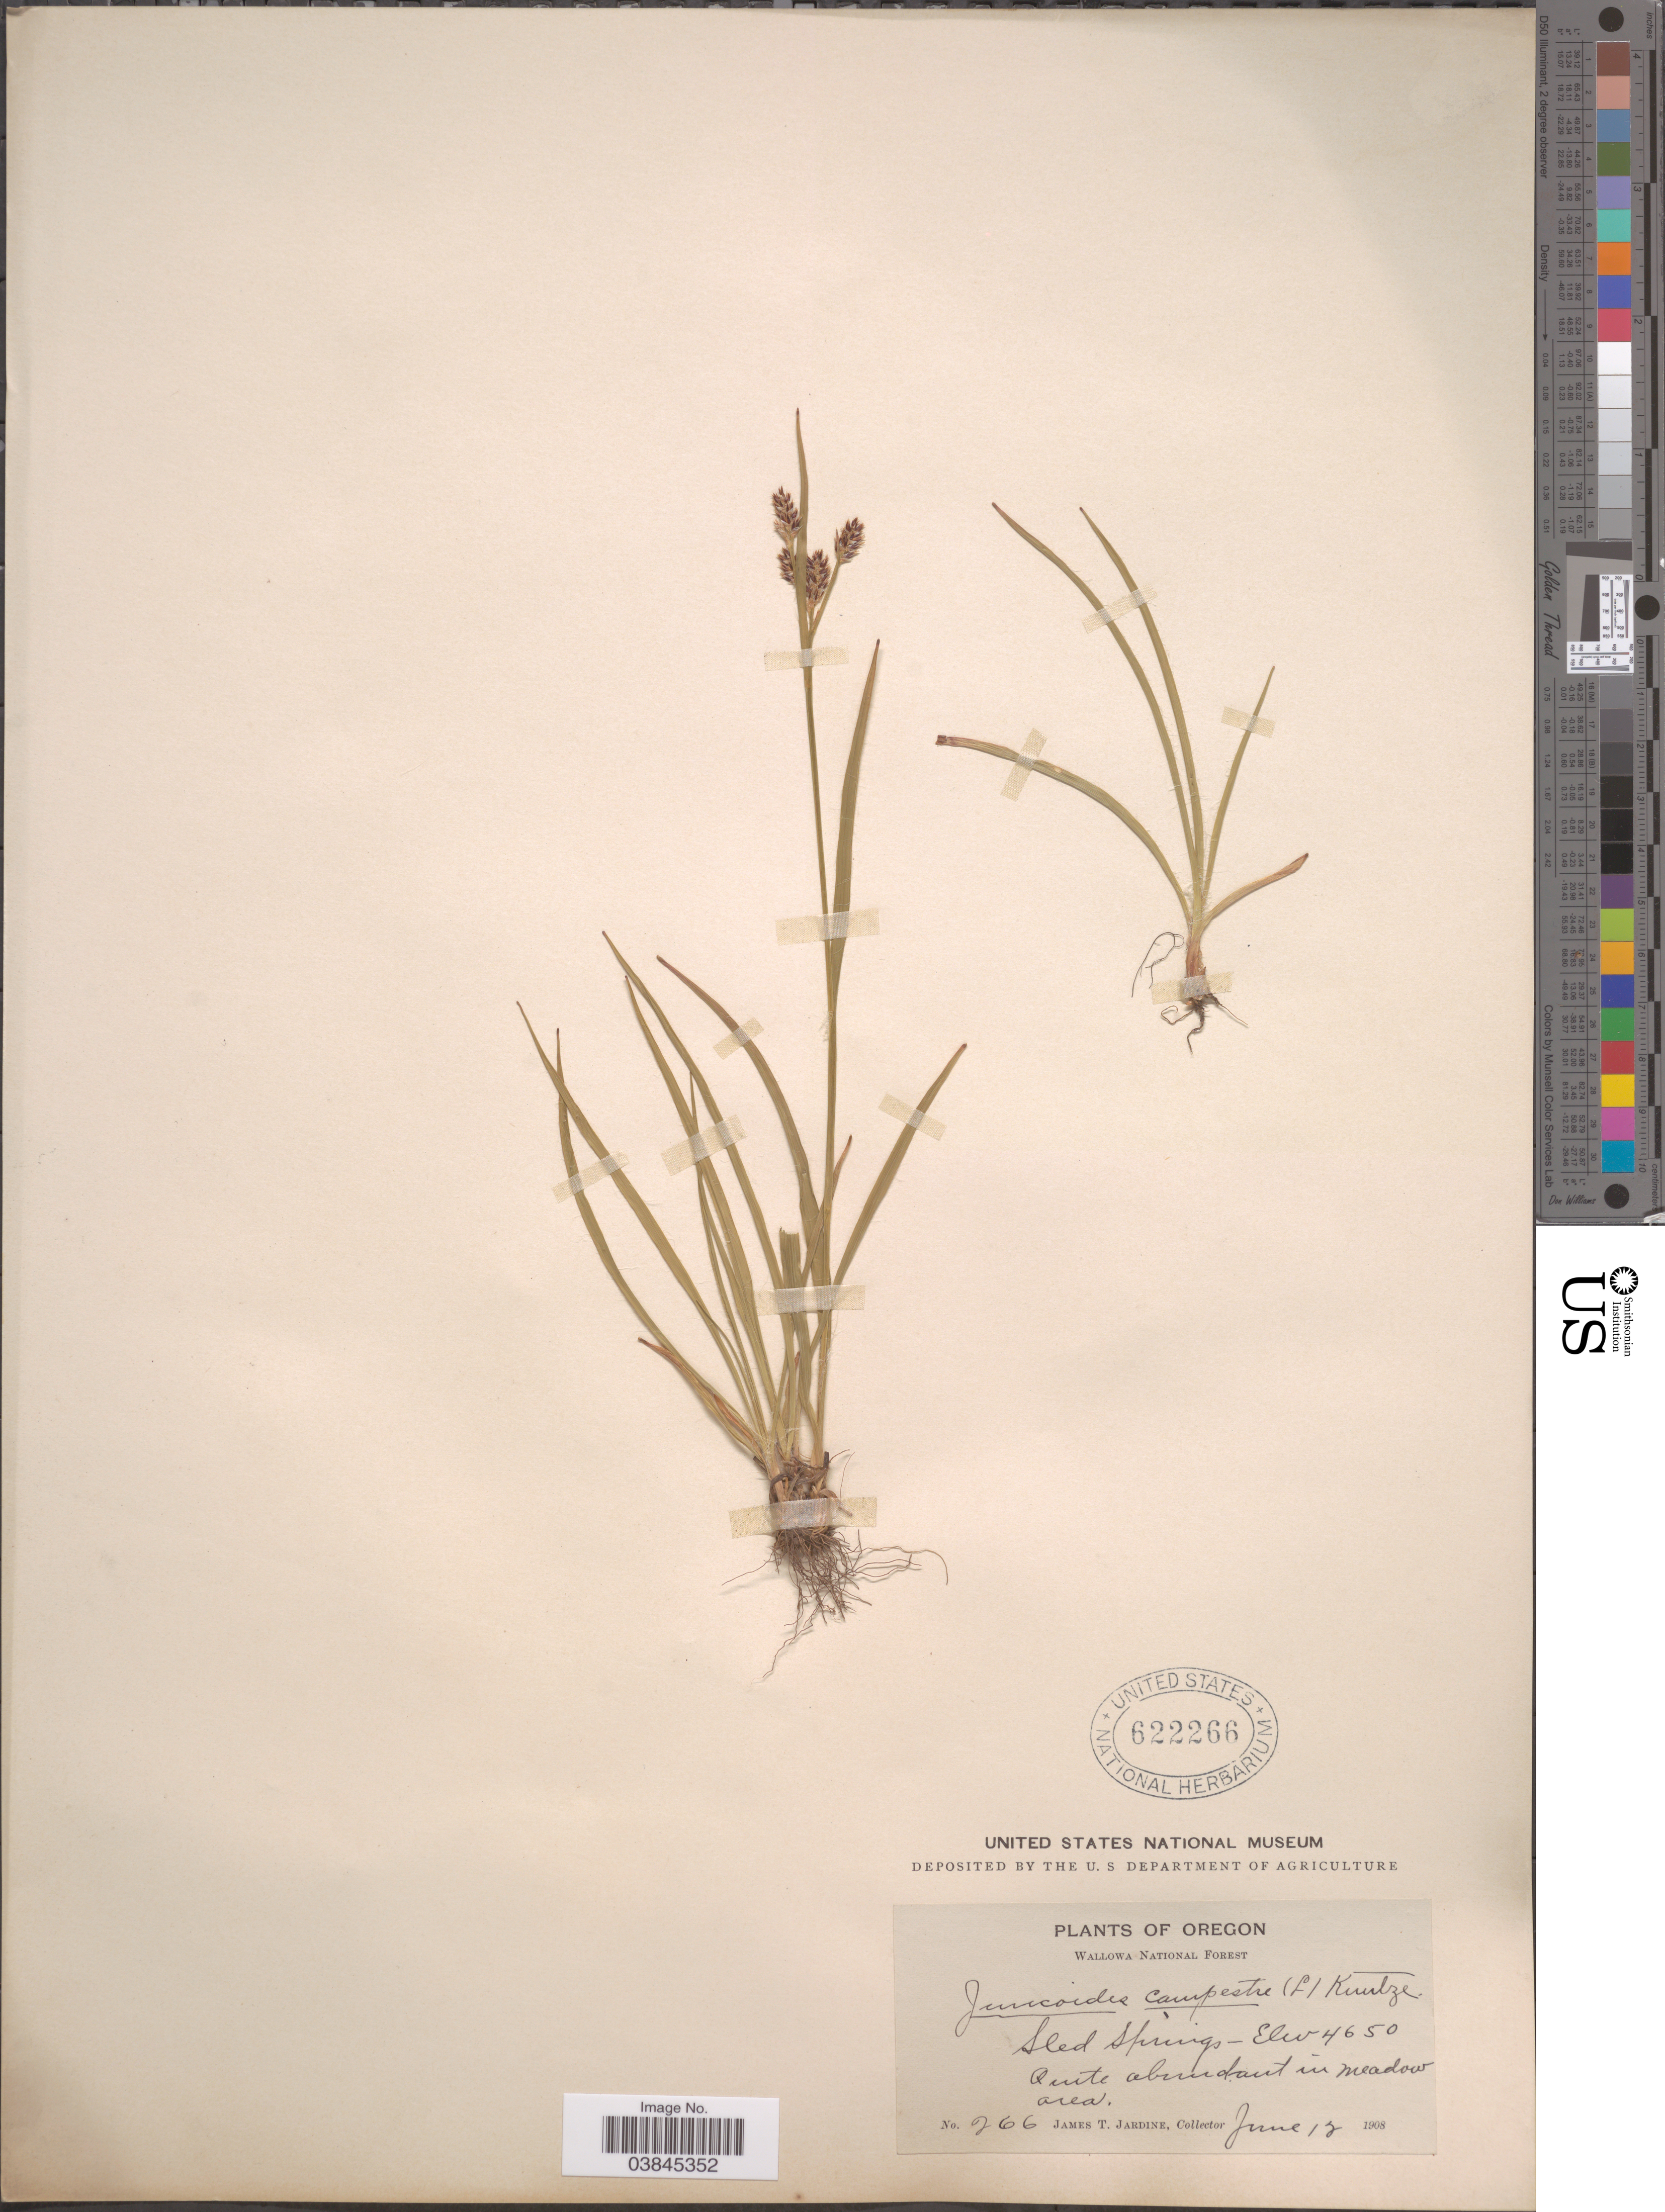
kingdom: Plantae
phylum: Tracheophyta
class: Liliopsida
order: Poales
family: Juncaceae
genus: Luzula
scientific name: Luzula campestris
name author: (L.) DC.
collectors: J. T. Jardine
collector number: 266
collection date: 1908-06-12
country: United States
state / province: Oregon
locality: Wallowa National Forest. Sled Springs.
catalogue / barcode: US 622266